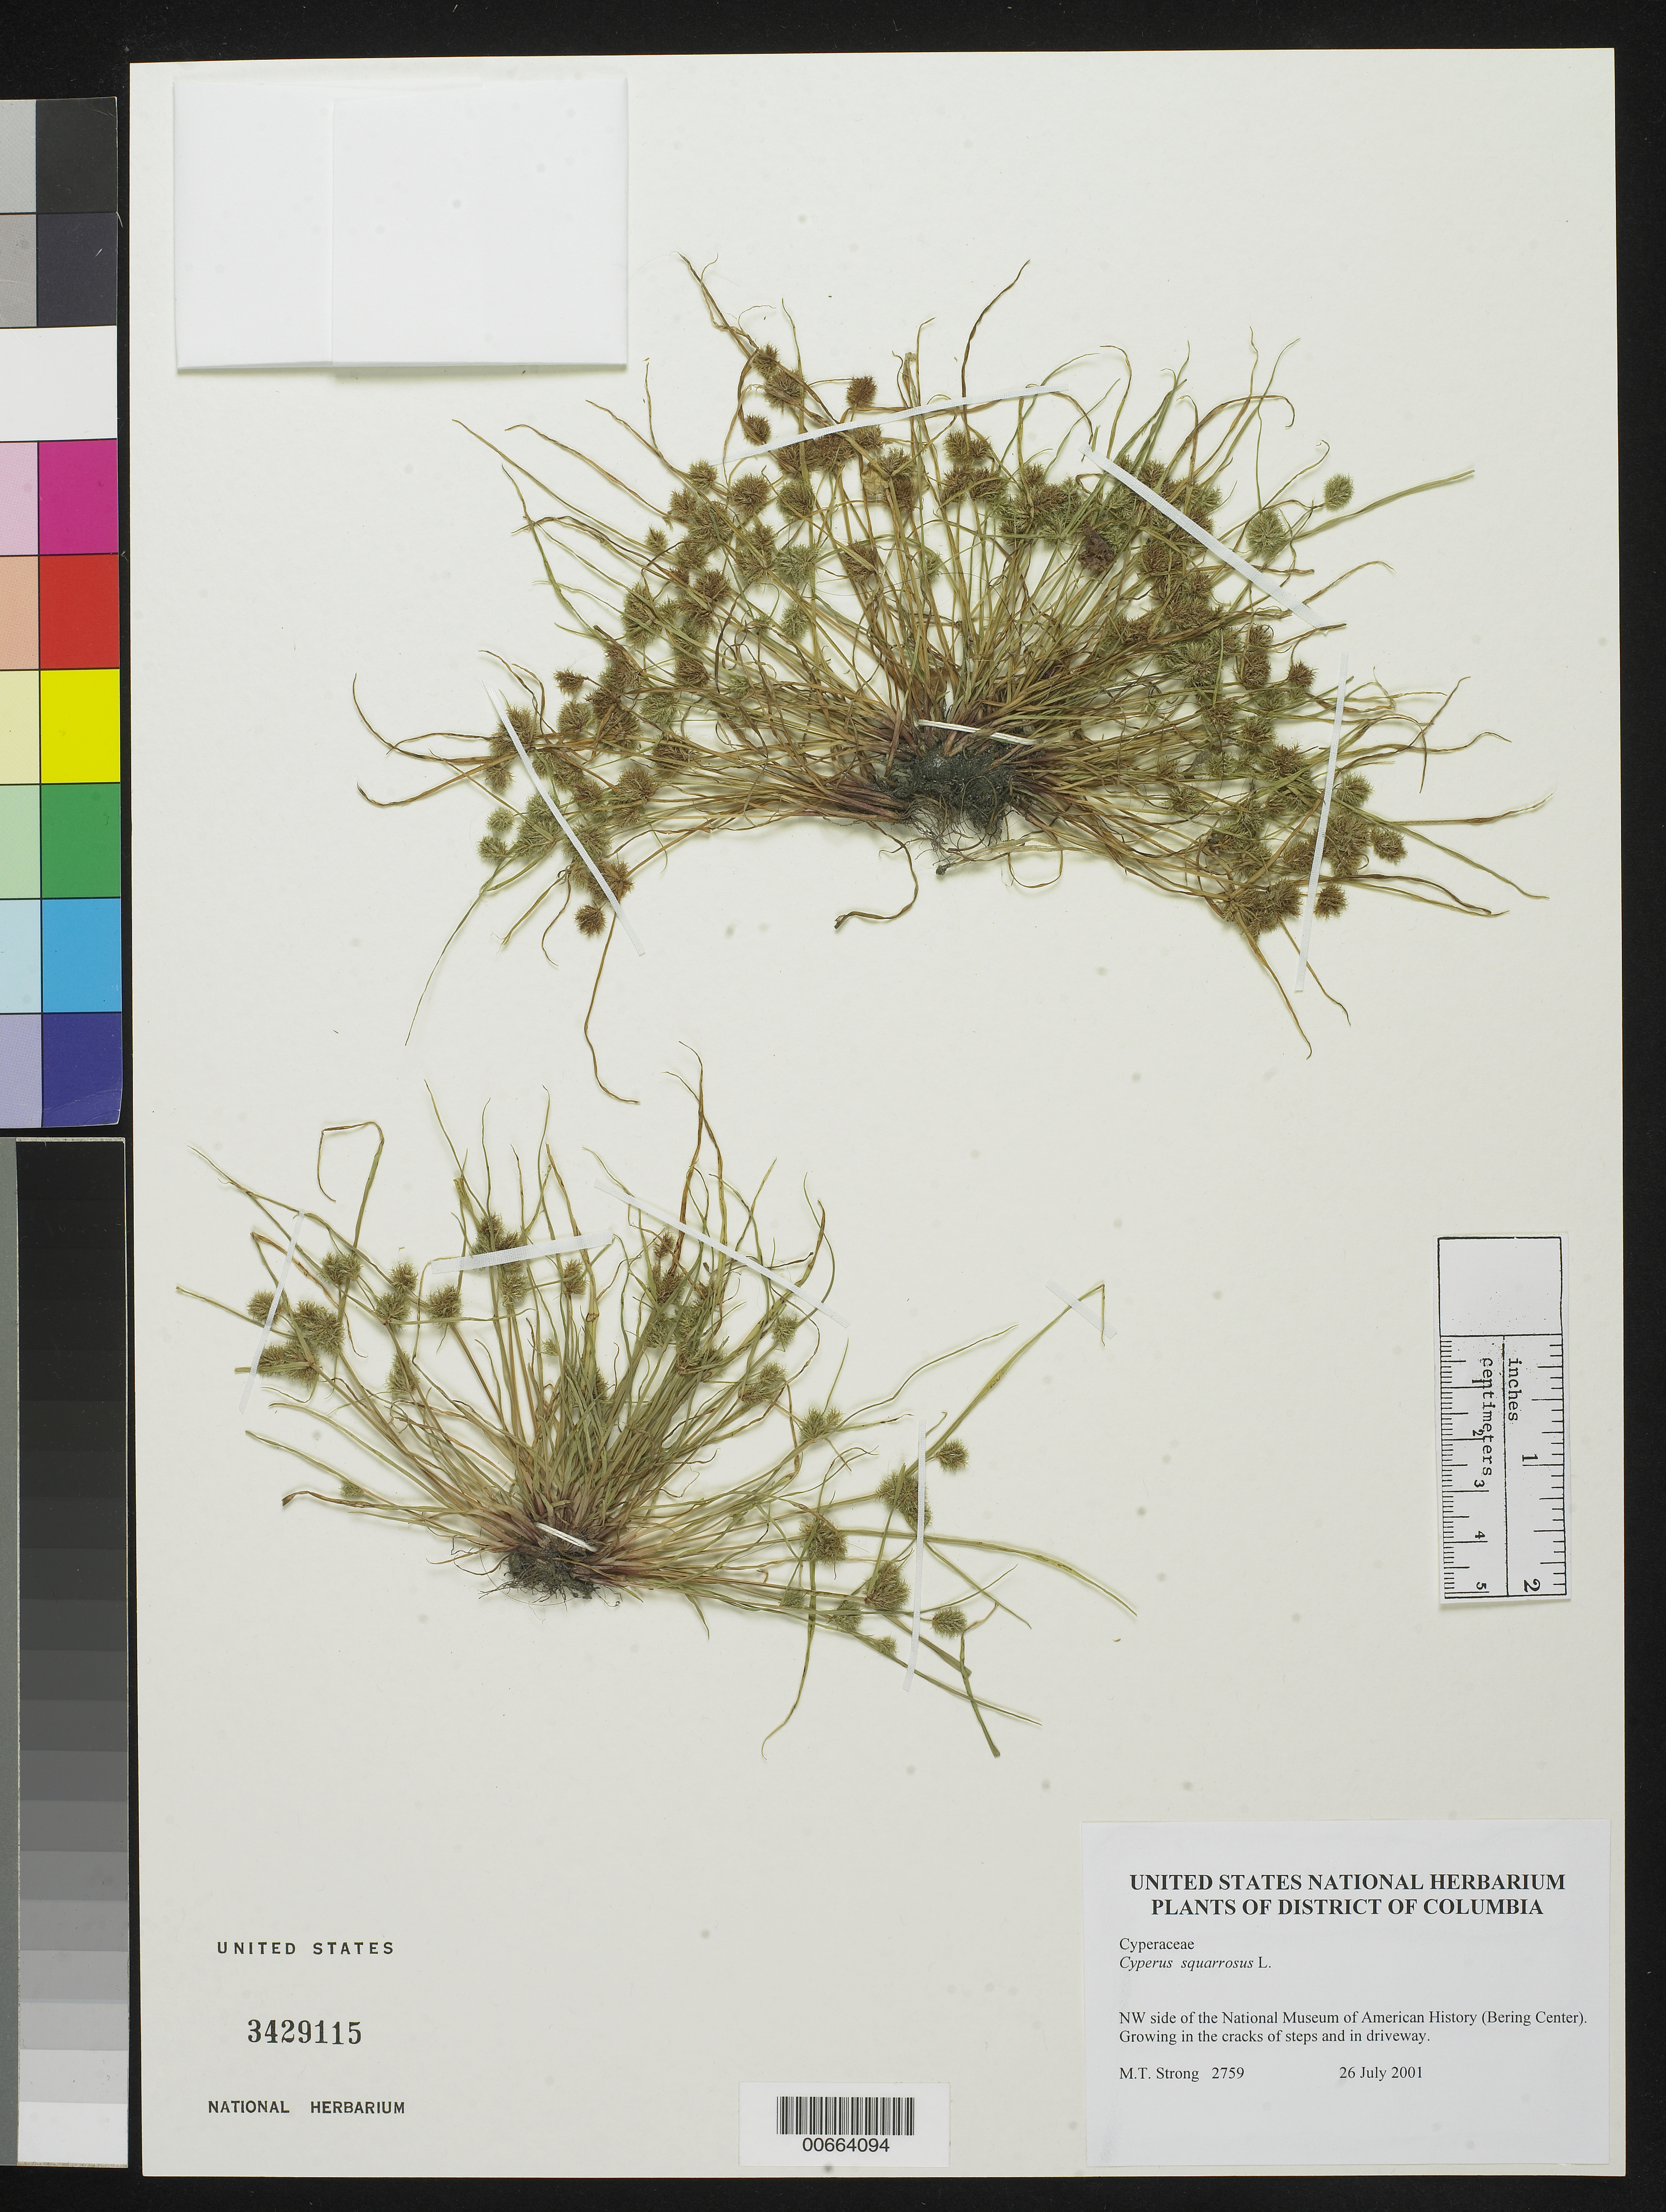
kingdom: Plantae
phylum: Tracheophyta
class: Liliopsida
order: Poales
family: Cyperaceae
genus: Cyperus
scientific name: Cyperus squarrosus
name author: L.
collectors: M. T. Strong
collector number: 2759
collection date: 2001-07-26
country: United States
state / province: District of Columbia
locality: NW side of the National Museum of Natural History (Behring Center)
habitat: Growing in the cracks of steps and in driveway.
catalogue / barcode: US 3429115